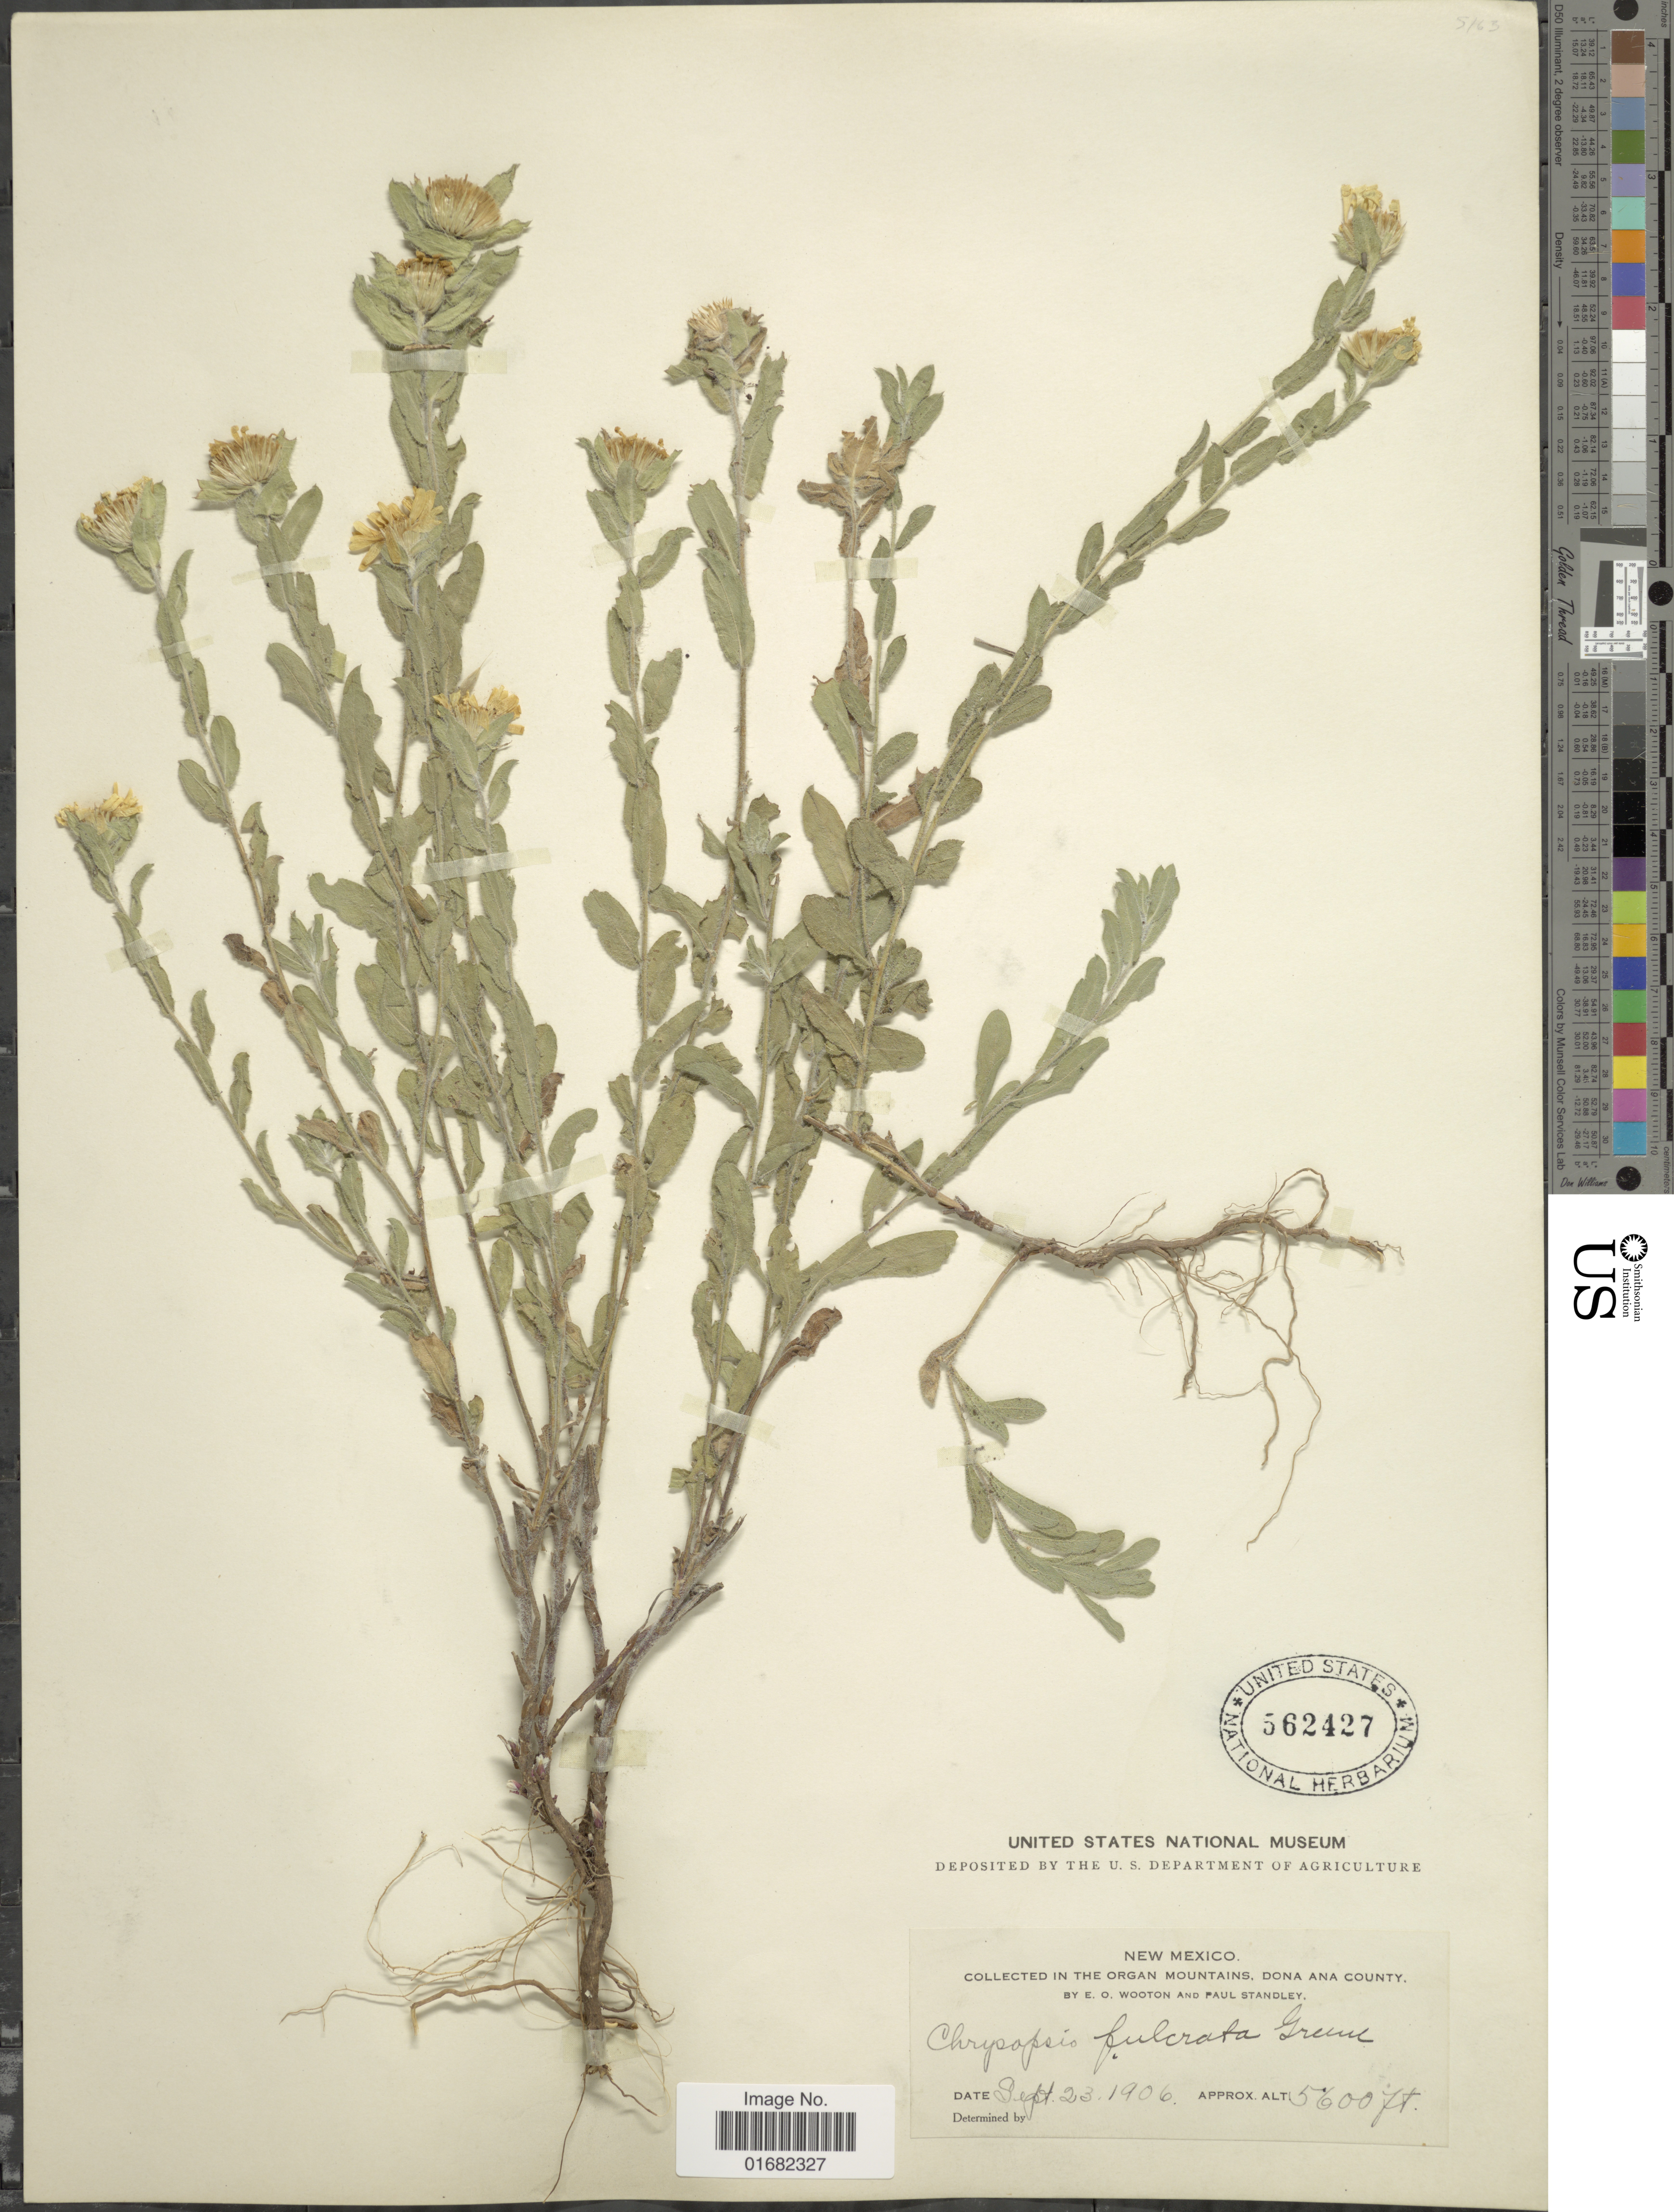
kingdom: Plantae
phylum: Tracheophyta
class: Magnoliopsida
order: Asterales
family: Asteraceae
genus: Heterotheca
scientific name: Heterotheca fulcrata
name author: (Greene) Shinners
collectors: E. O. Wooton & P. C. Standley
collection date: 1906-09-23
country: United States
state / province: New Mexico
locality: Organ Mountains, Dona Ana County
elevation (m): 1707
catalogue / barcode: US 562427